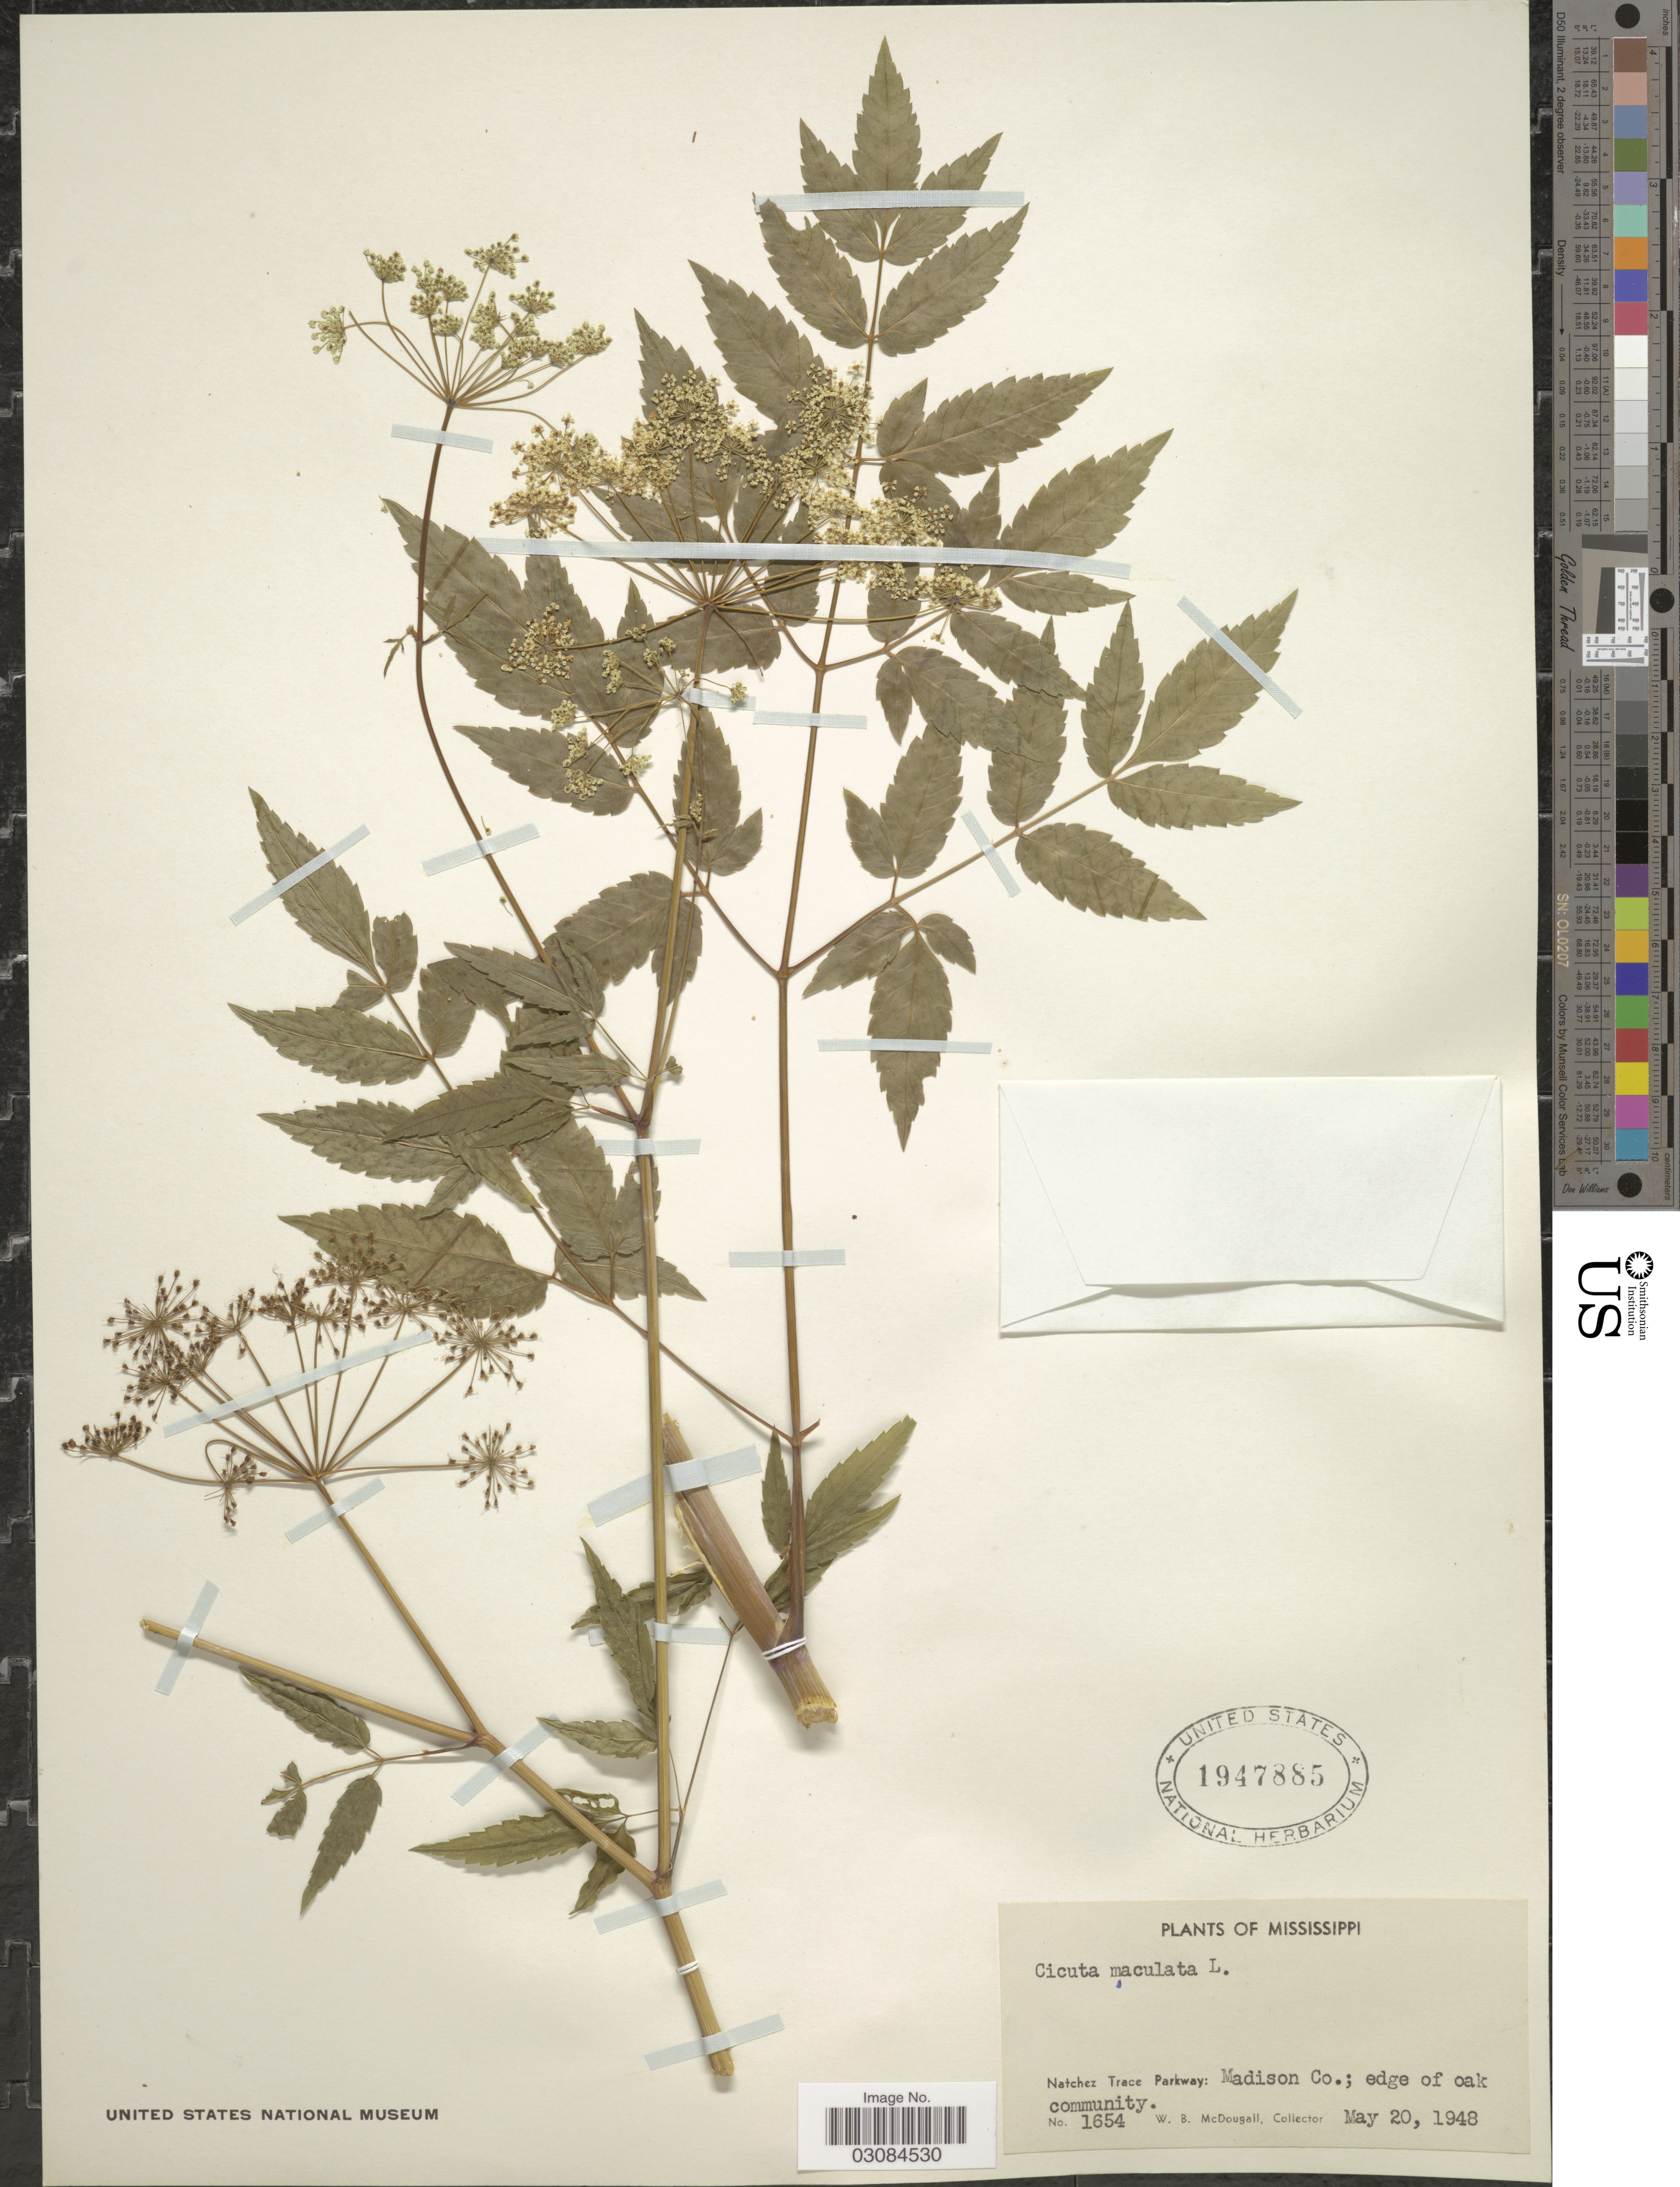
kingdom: Plantae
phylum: Tracheophyta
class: Magnoliopsida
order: Apiales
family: Apiaceae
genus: Cicuta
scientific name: Cicuta maculata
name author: L.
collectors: W. B. McDougall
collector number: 1654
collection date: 1948-05-20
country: United States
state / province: Mississippi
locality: Natchez Trace Parkway: Madison Co.; edge of oak community.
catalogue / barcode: US 1947885